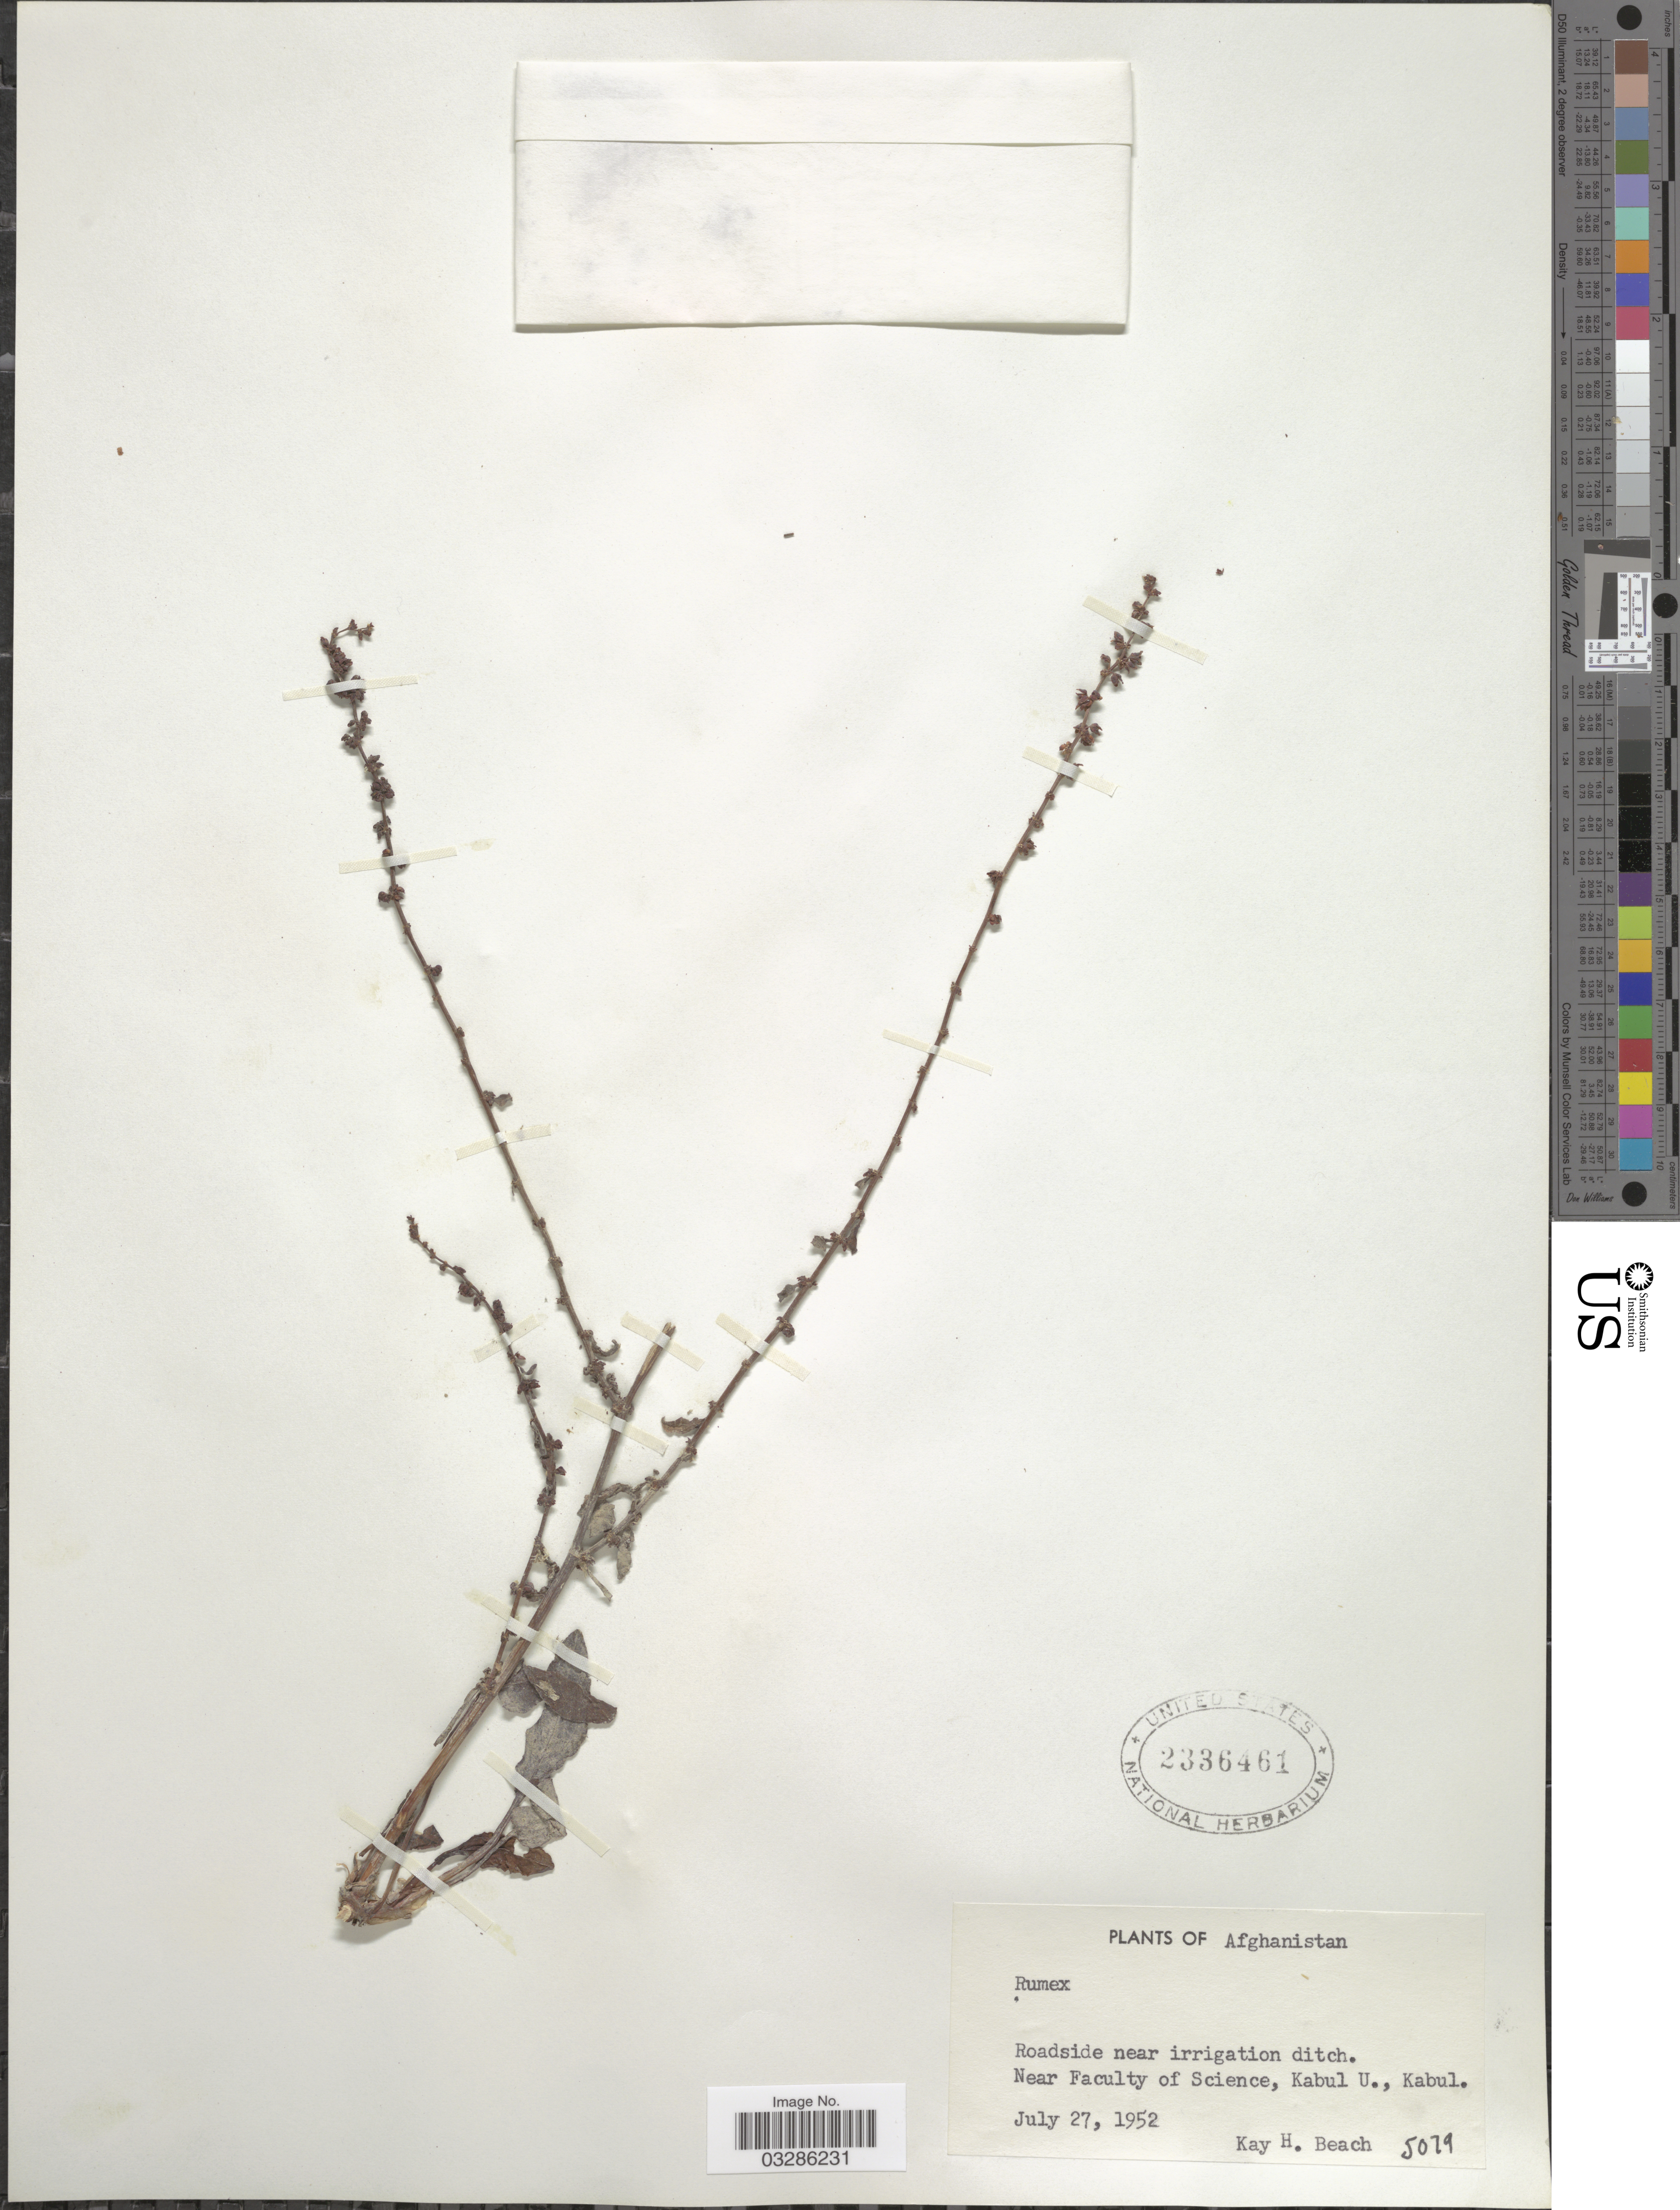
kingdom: Plantae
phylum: Tracheophyta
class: Magnoliopsida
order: Caryophyllales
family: Polygonaceae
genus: Rumex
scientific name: Rumex sp.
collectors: K. H. Beach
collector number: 5079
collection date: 1952-07-27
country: Afghanistan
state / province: Kabul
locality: Near Faculty of Science, Kabul U., Kabul.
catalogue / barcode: US 2336461